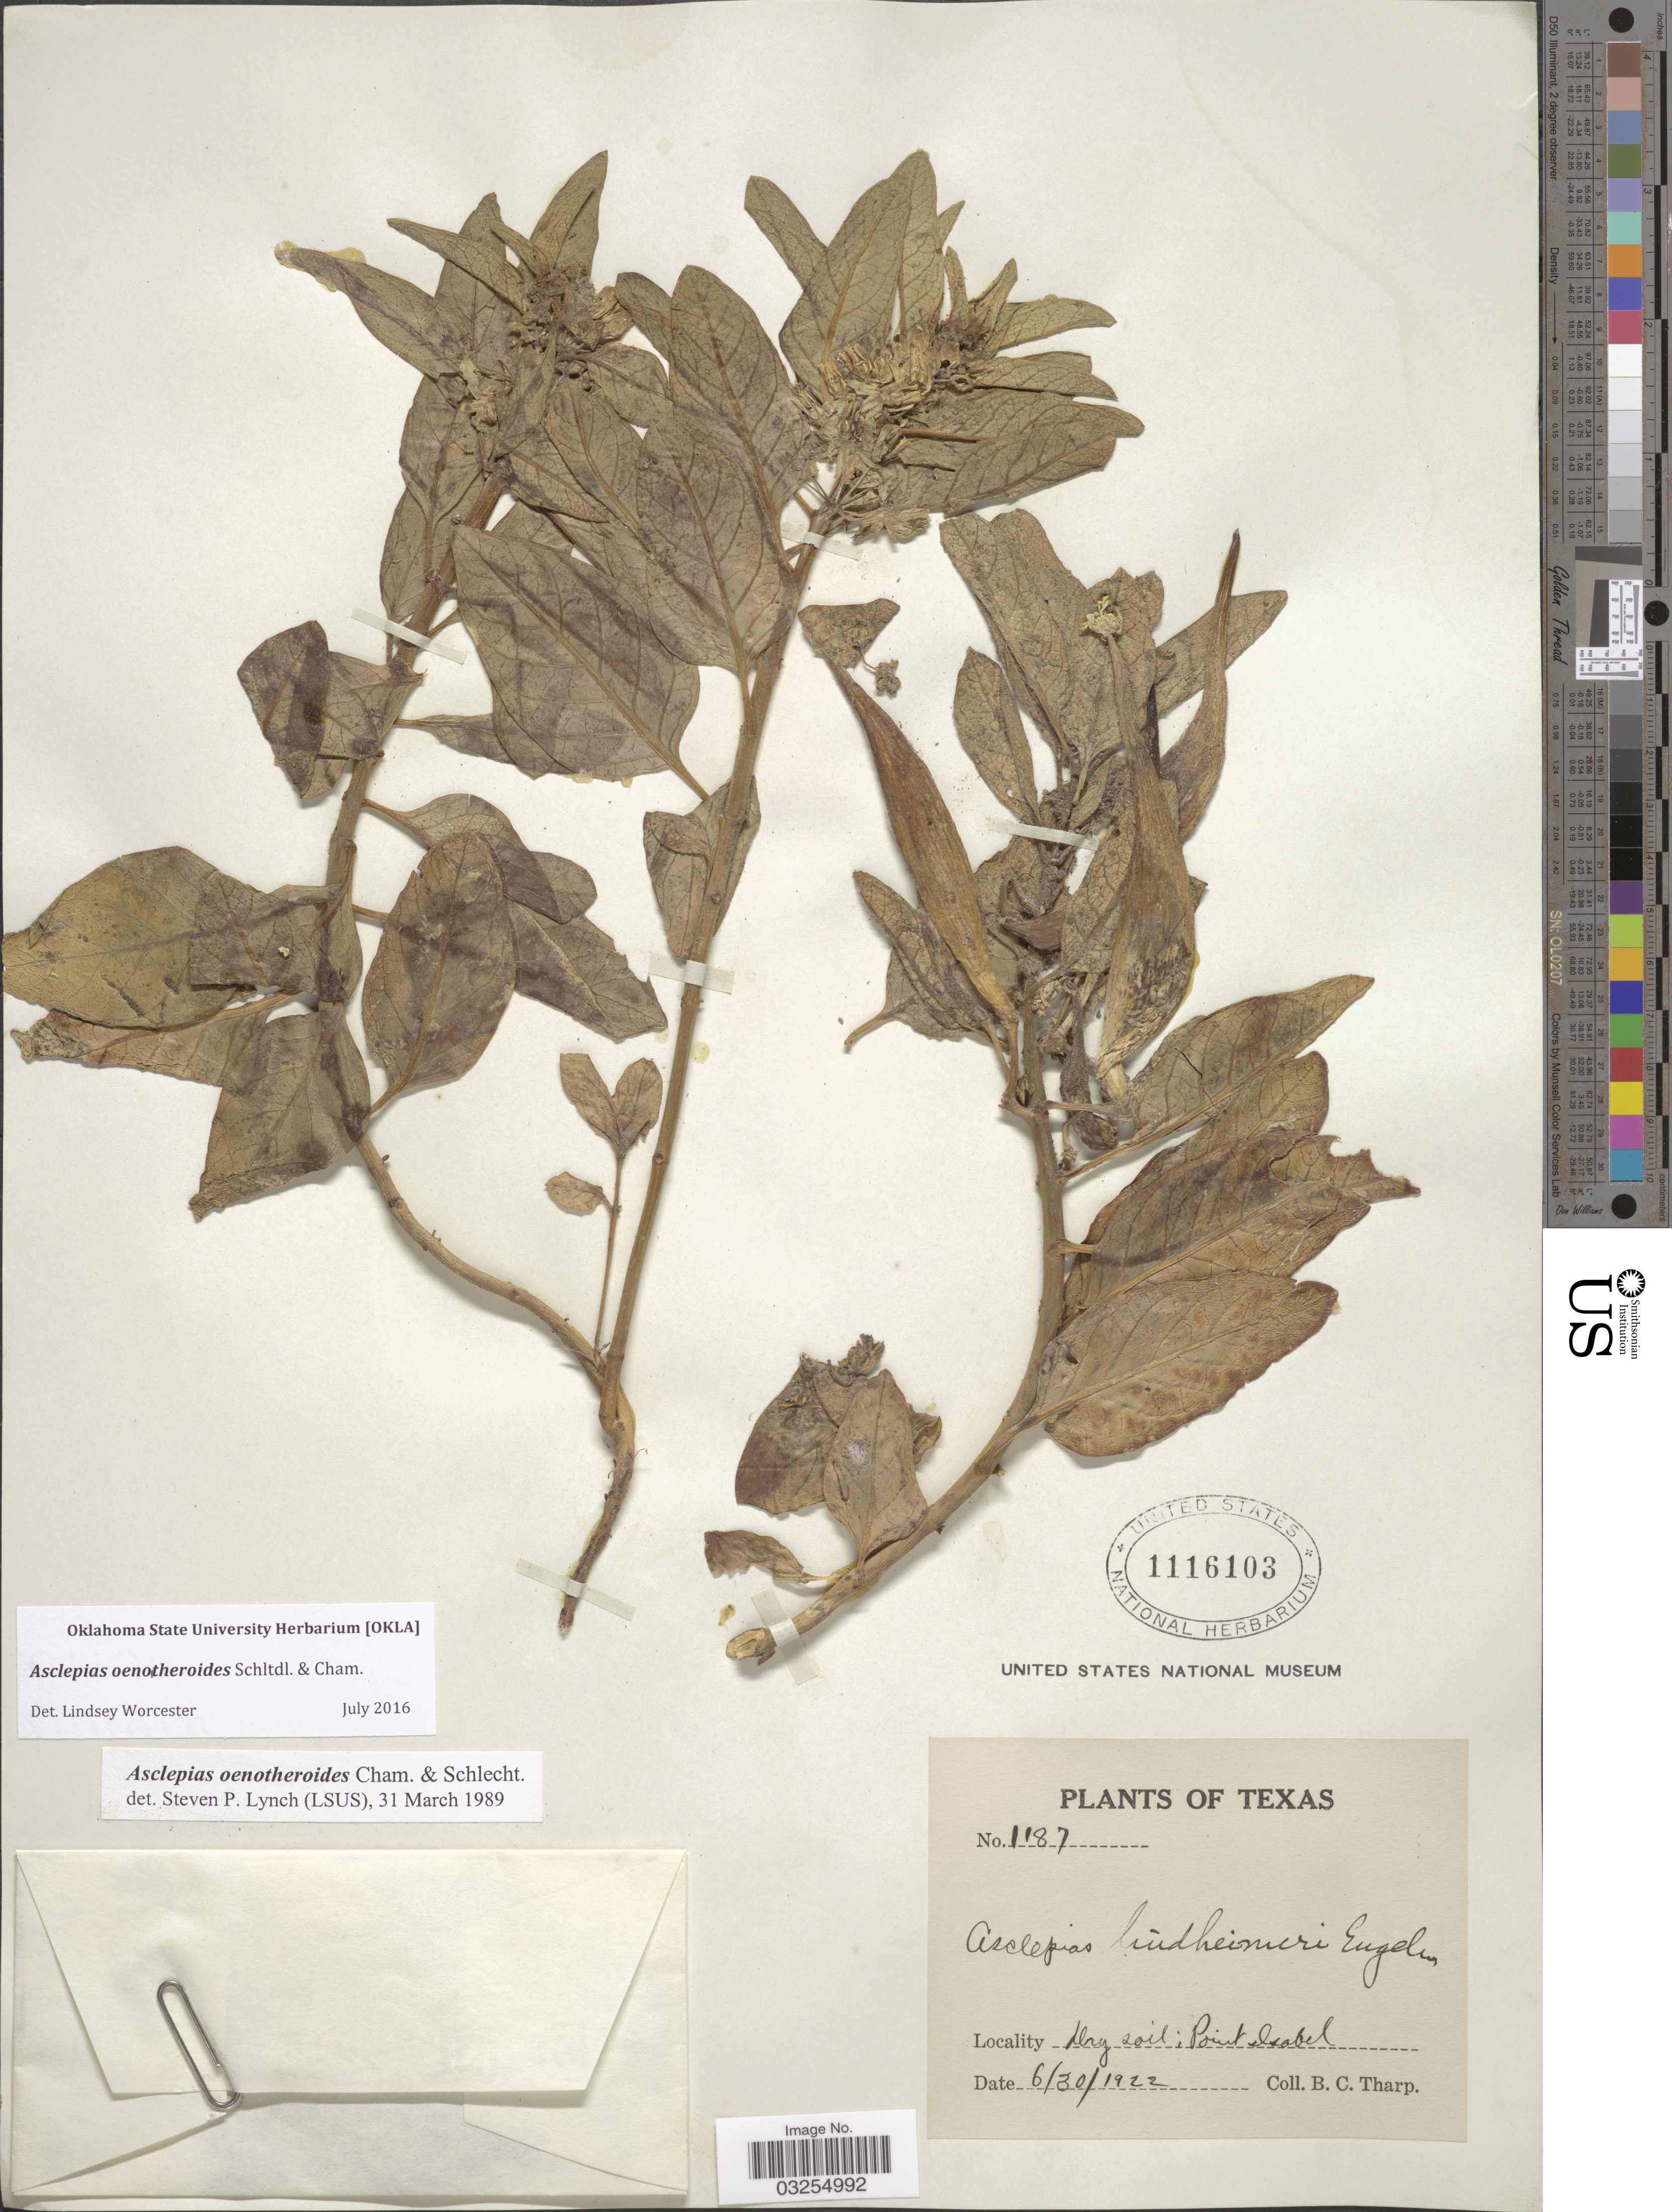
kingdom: Plantae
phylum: Tracheophyta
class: Magnoliopsida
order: Gentianales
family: Apocynaceae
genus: Asclepias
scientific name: Asclepias oenotheroides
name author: Schltdl. & Cham.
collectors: B. C. Tharp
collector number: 1187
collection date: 1922-06-30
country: United States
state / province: Texas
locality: Point Isabel.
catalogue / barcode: US 1116103